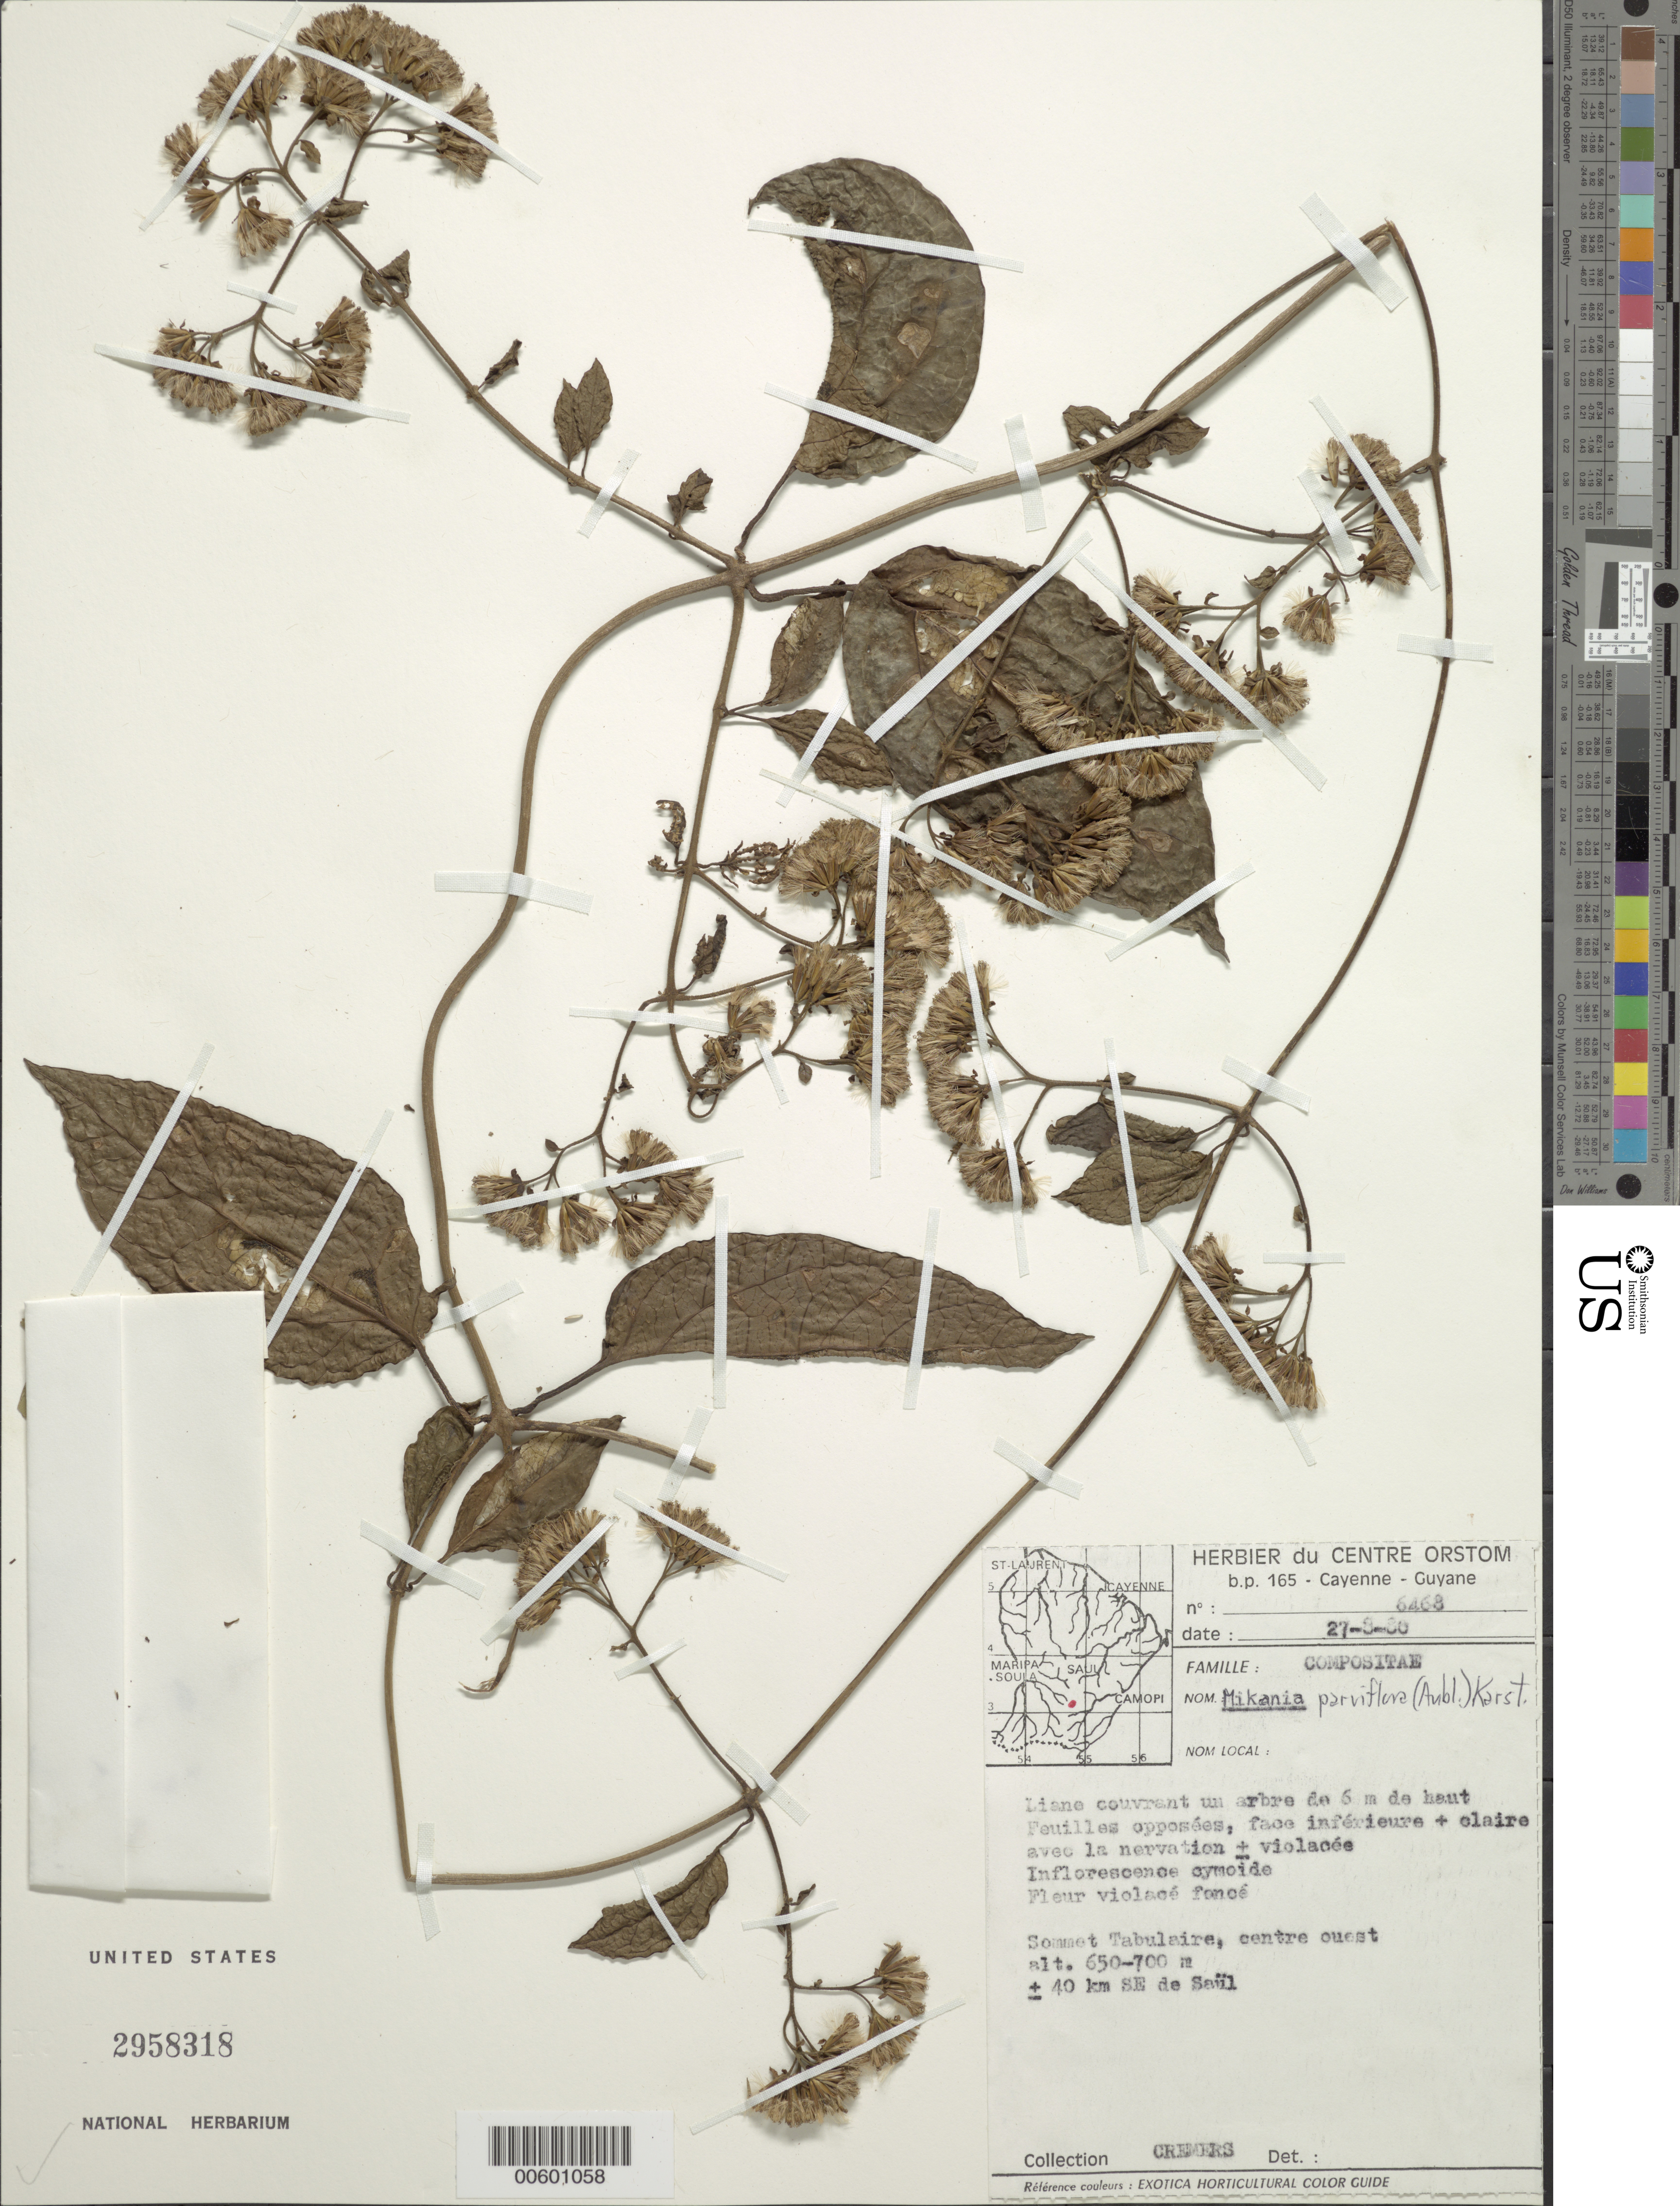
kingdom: Plantae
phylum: Tracheophyta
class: Magnoliopsida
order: Asterales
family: Asteraceae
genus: Mikania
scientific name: Mikania parviflora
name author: (Aubl.) H. Karst.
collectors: G. Cremers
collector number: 6468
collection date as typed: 27-Aug-80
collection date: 1980-08-27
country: French Guiana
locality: Sommet Tabulaire, ± 45 km SE de Saül; région des Emérillons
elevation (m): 650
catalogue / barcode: US 2958318